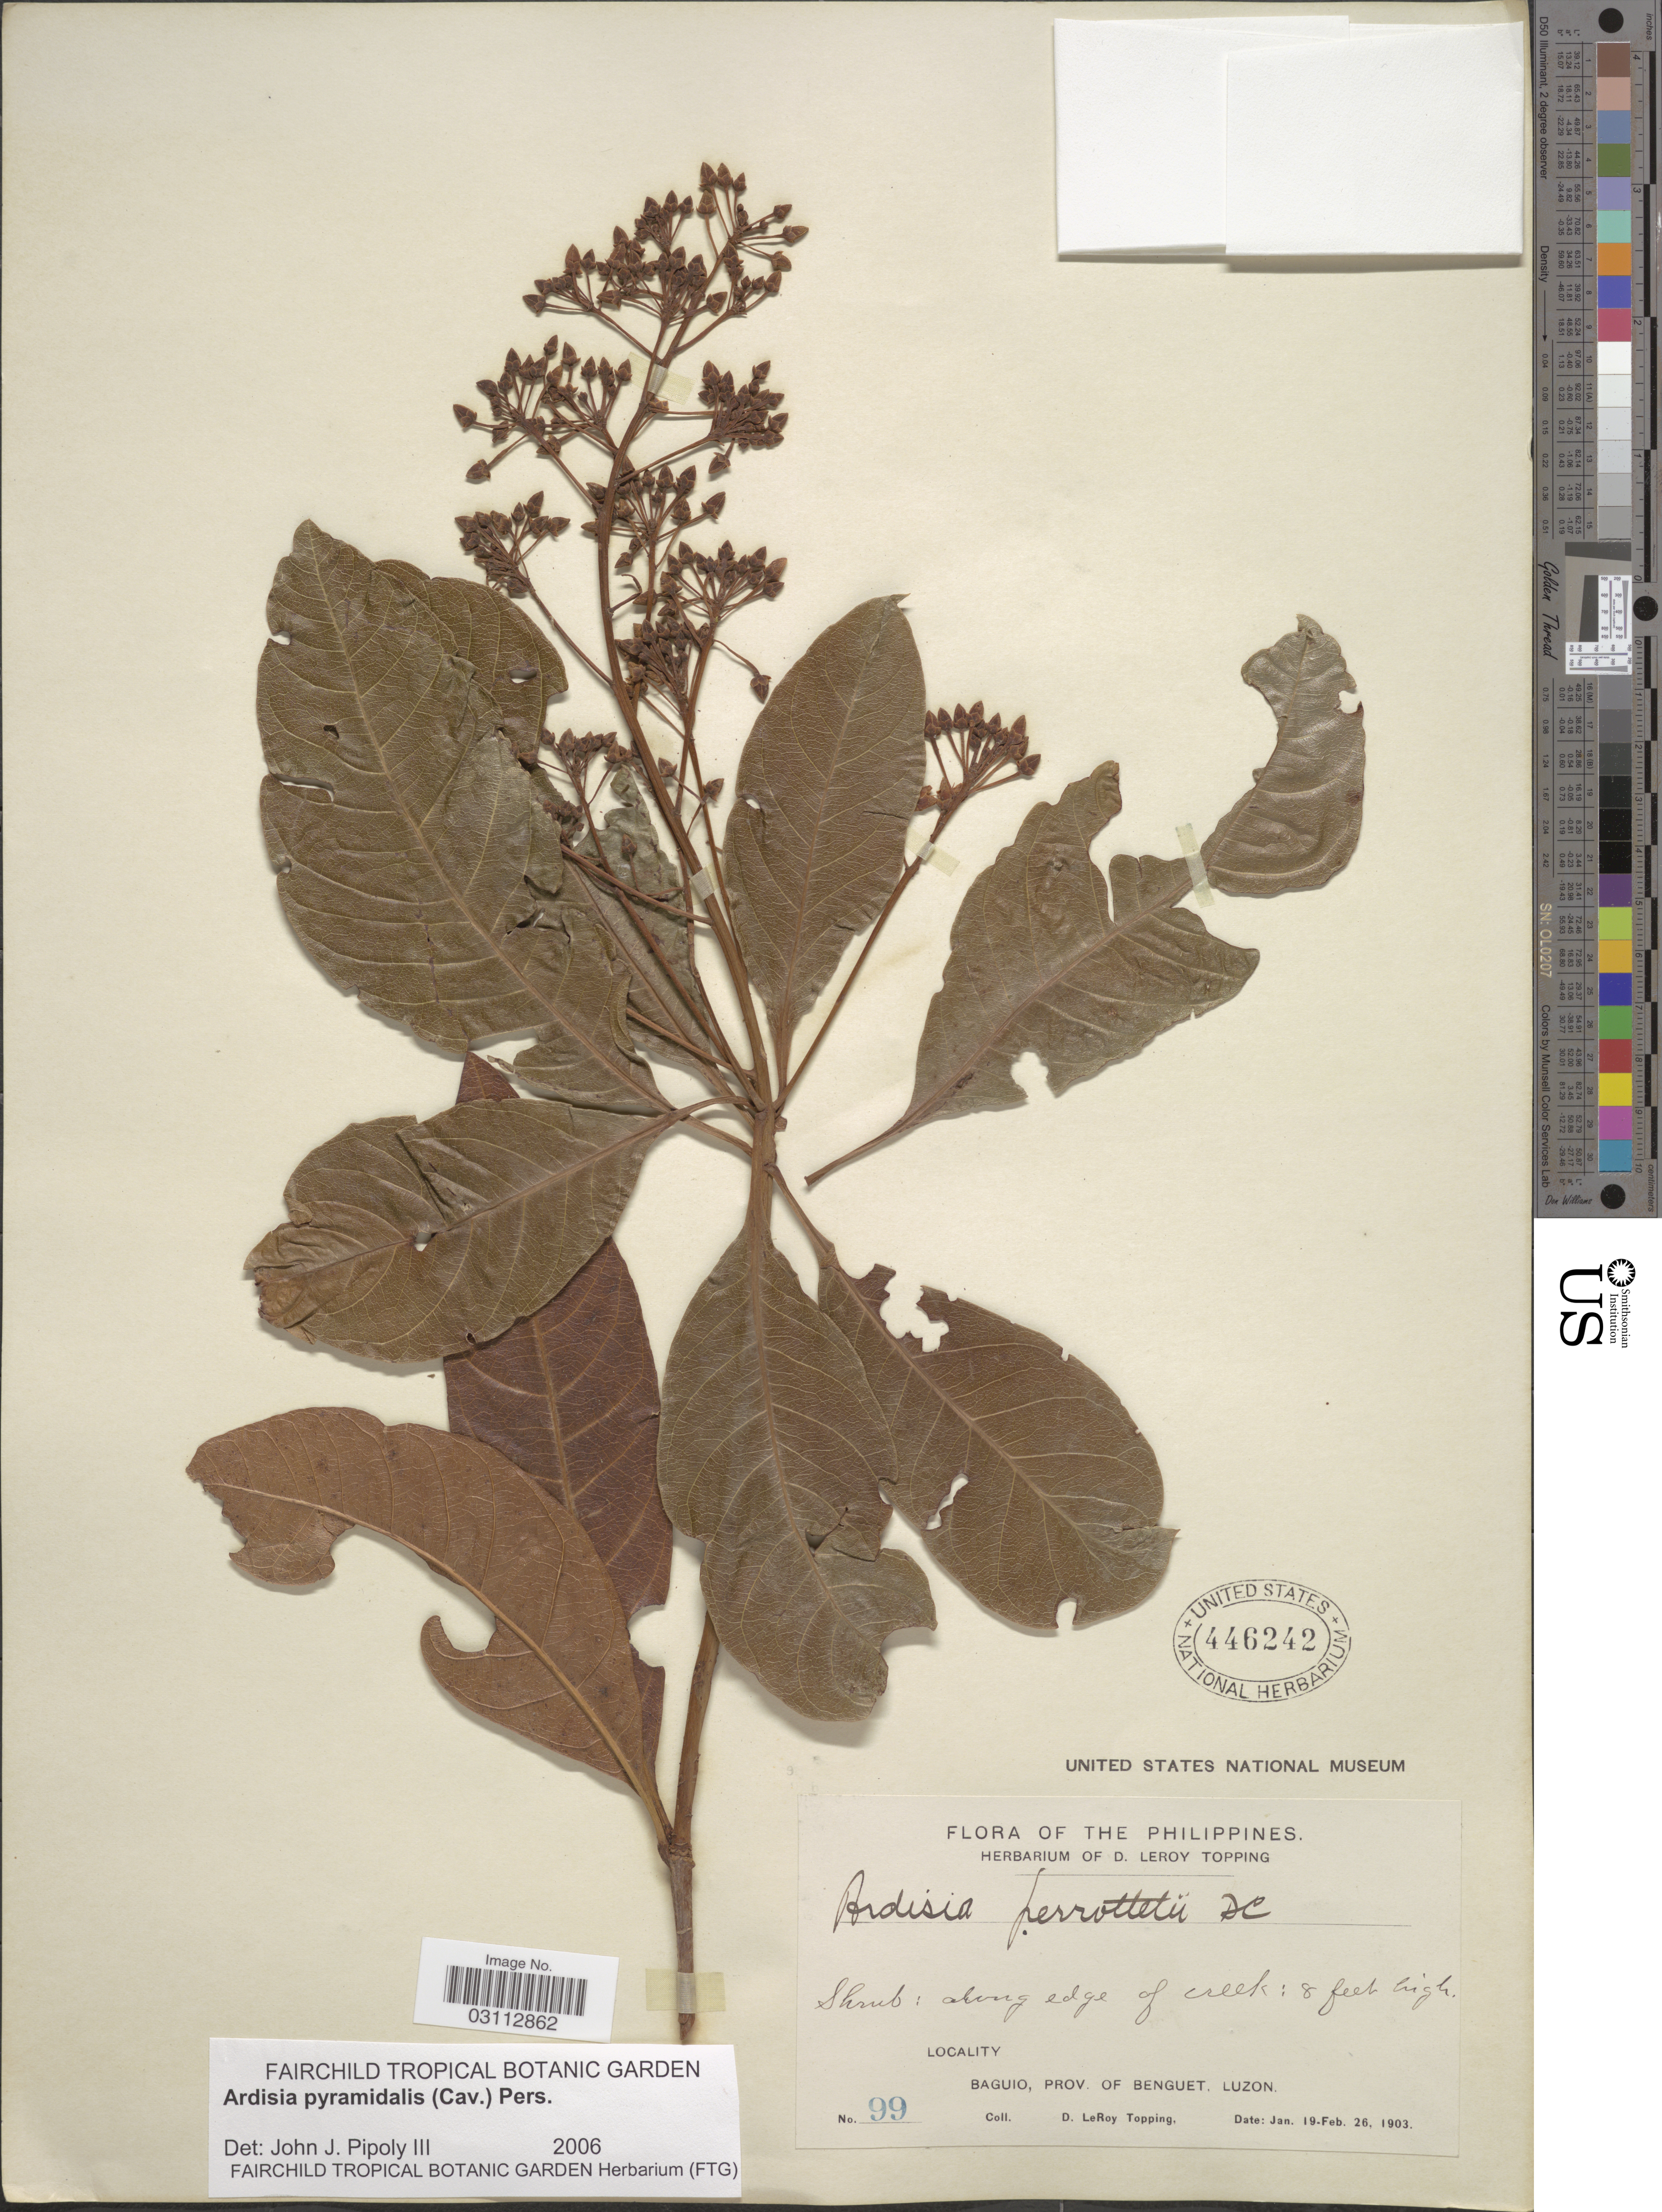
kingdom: Plantae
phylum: Tracheophyta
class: Magnoliopsida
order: Ericales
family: Primulaceae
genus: Ardisia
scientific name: Ardisia pyramidalis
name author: (Cav.) Pers.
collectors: D. L. Topping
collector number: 99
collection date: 1903-01-19/1903-02-26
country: Philippines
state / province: Cordillera (Administrative Region)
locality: Baguio, Prov. of Benguet, Luzon.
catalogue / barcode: US 446242